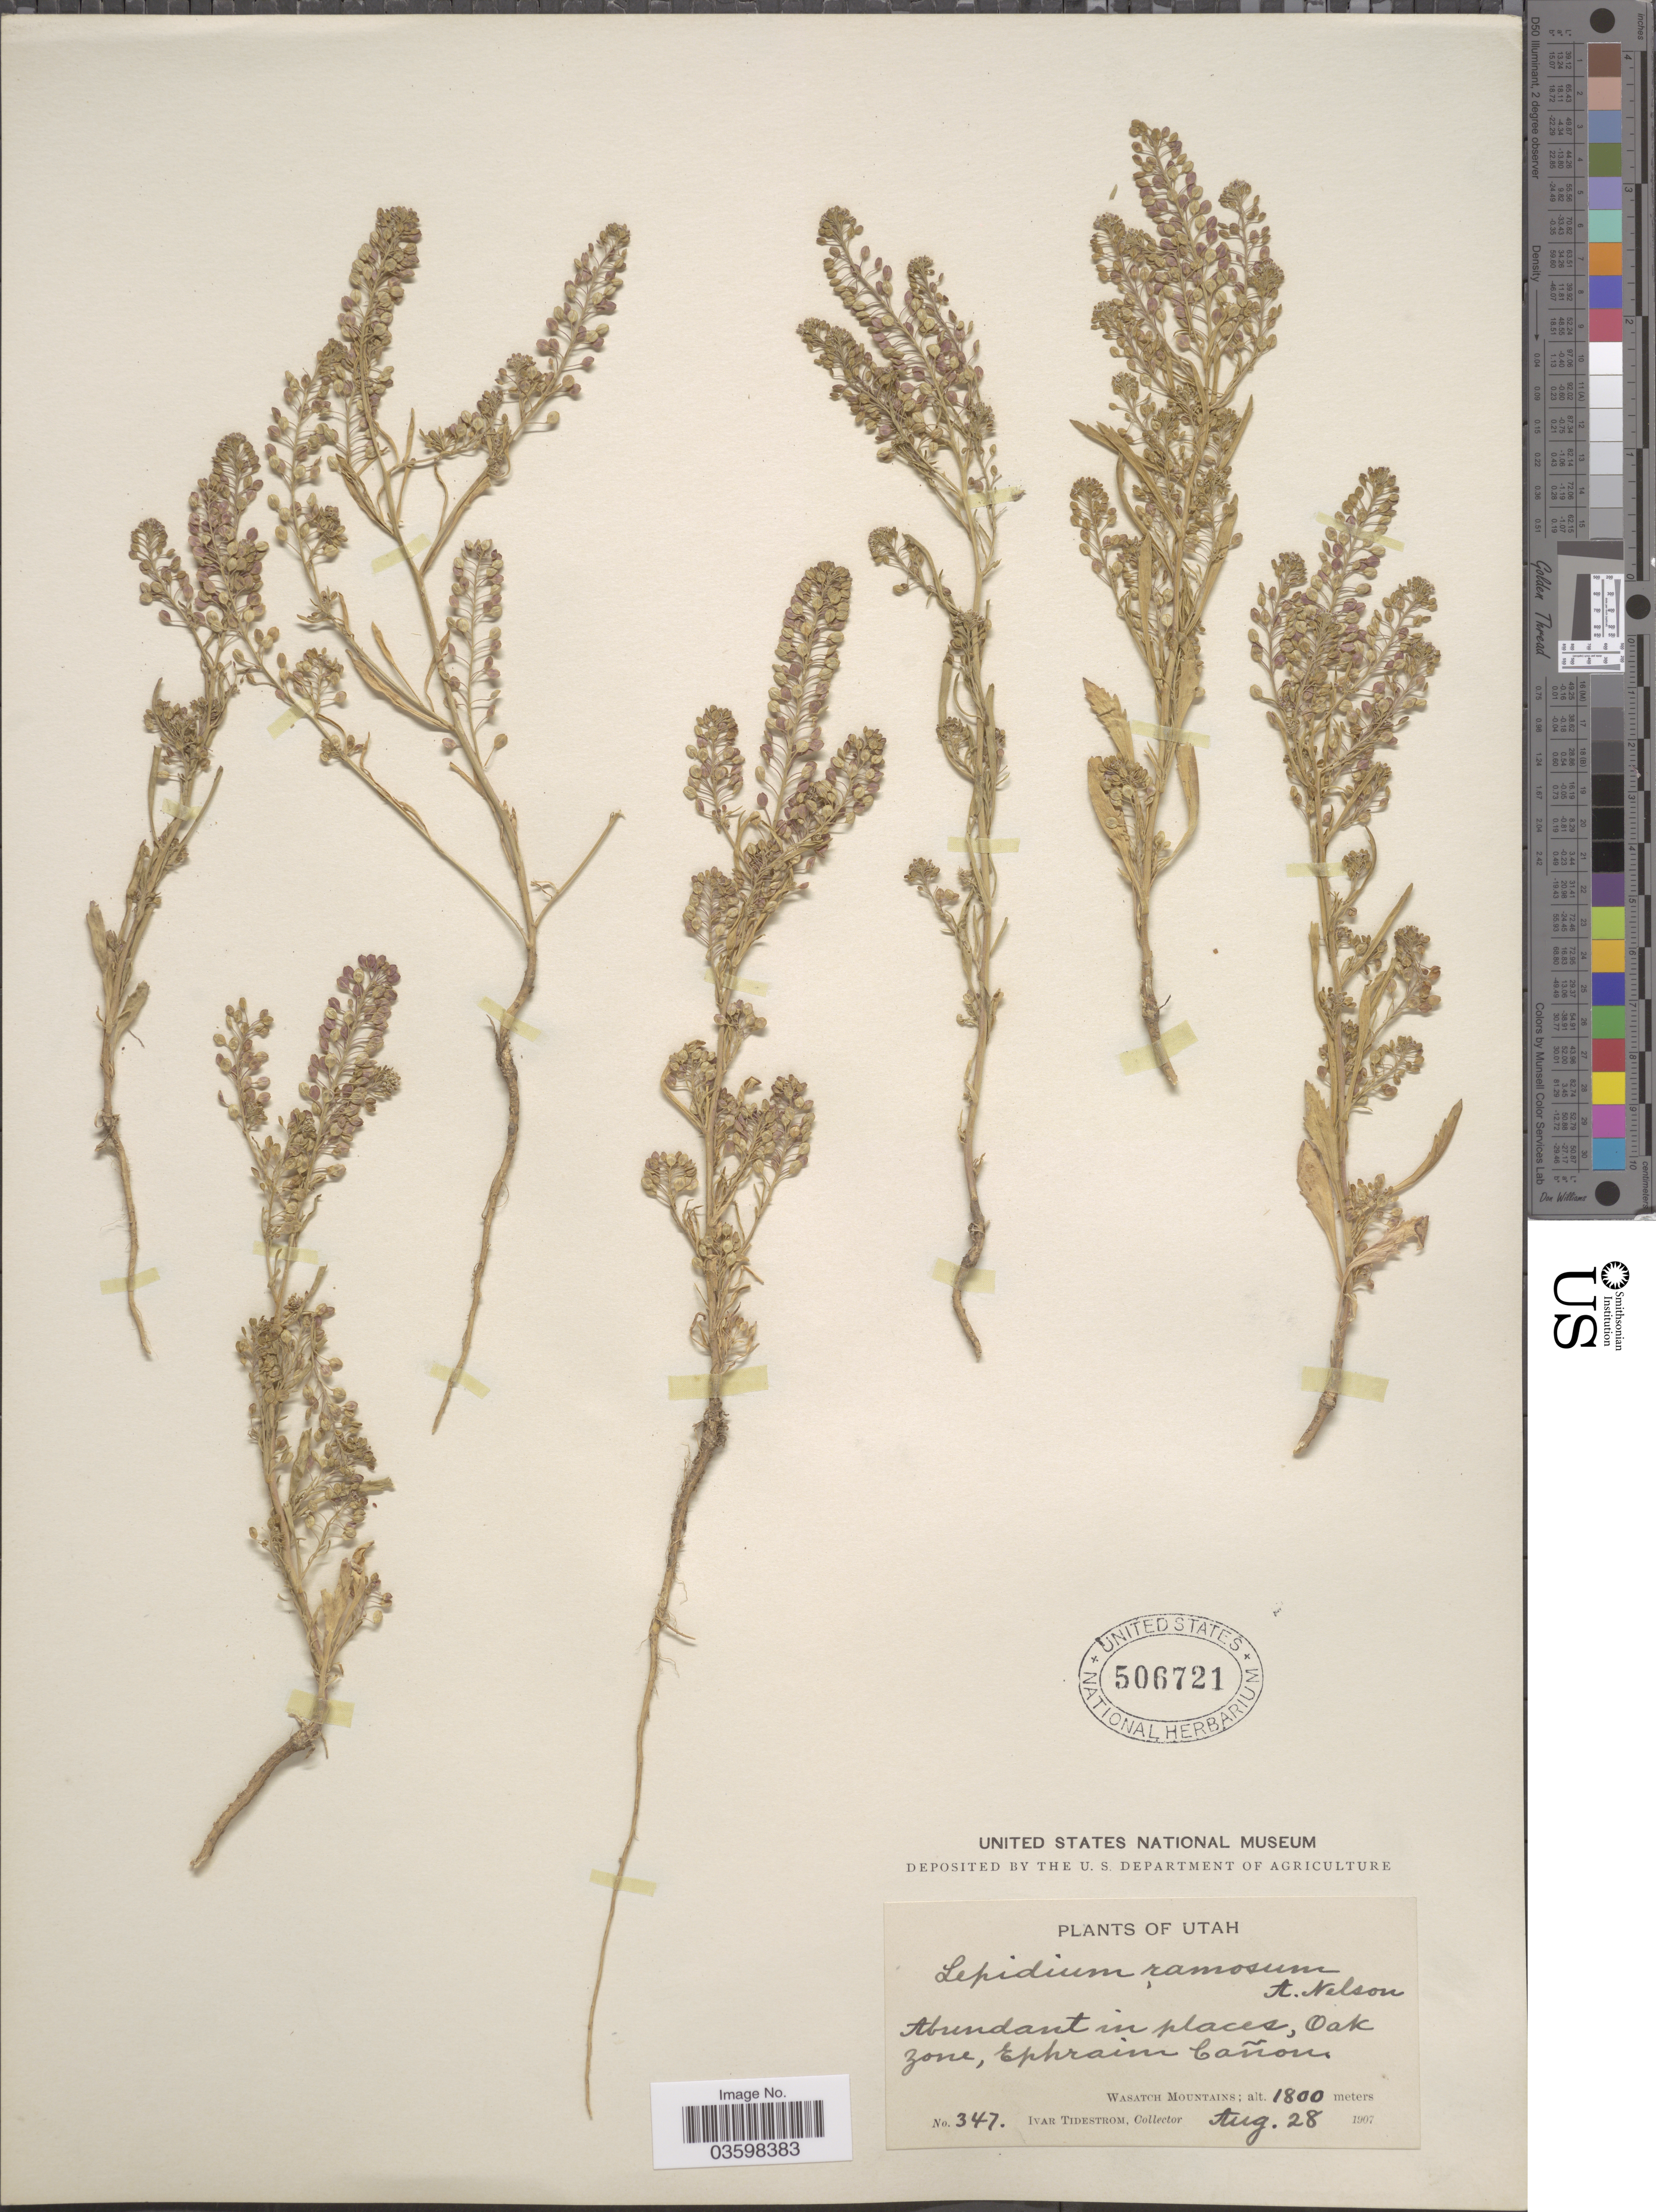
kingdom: Plantae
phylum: Tracheophyta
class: Magnoliopsida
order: Brassicales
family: Brassicaceae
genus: Lepidium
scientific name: Lepidium densiflorum var. ramosum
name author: (A. Nelson) Thell.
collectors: I. F. Tidestrom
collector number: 347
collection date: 1907-08-28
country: United States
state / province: Utah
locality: Abundant in places, Oak zone, Ephraim Cañon. Wasatch Mountains.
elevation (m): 1800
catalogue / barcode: US 506721